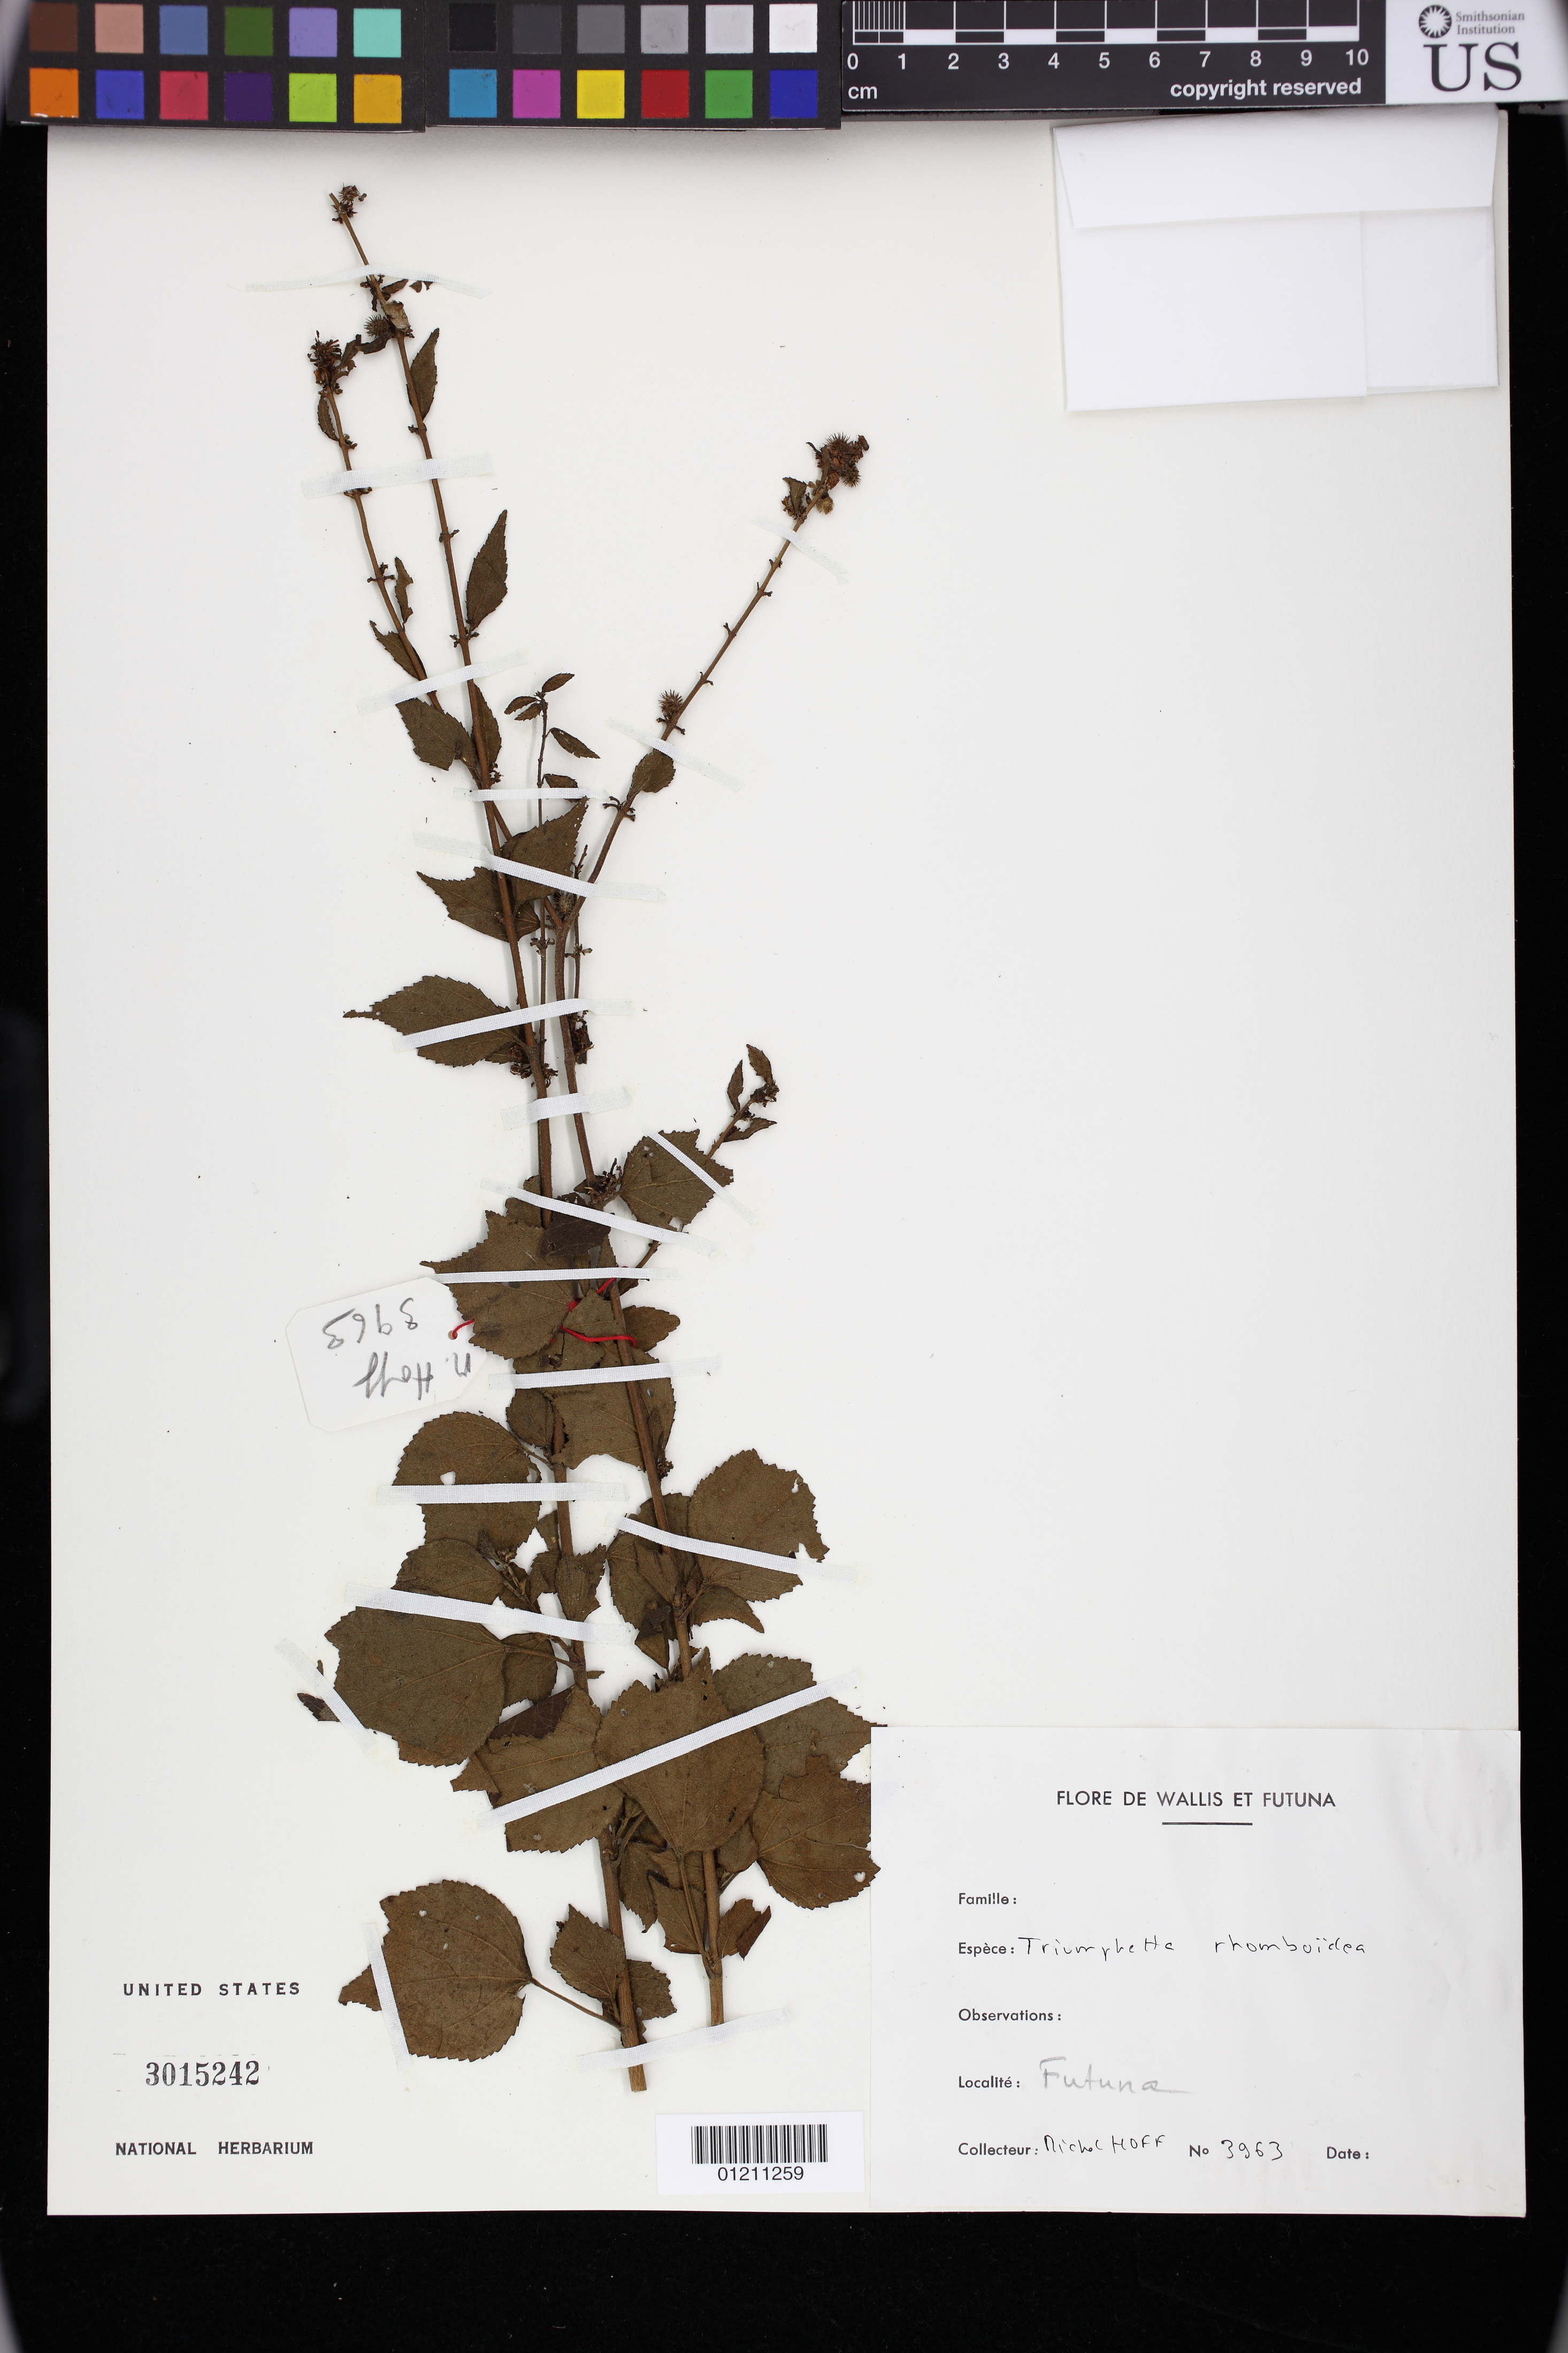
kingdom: Plantae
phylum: Tracheophyta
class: Magnoliopsida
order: Malvales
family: Malvaceae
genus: Triumfetta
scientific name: Triumfetta rhomboidea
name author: Jacq.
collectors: M. Hoff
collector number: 3963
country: Wallis and Futuna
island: Futuna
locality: Wallis et Futuna, Futuna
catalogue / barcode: US 3015242